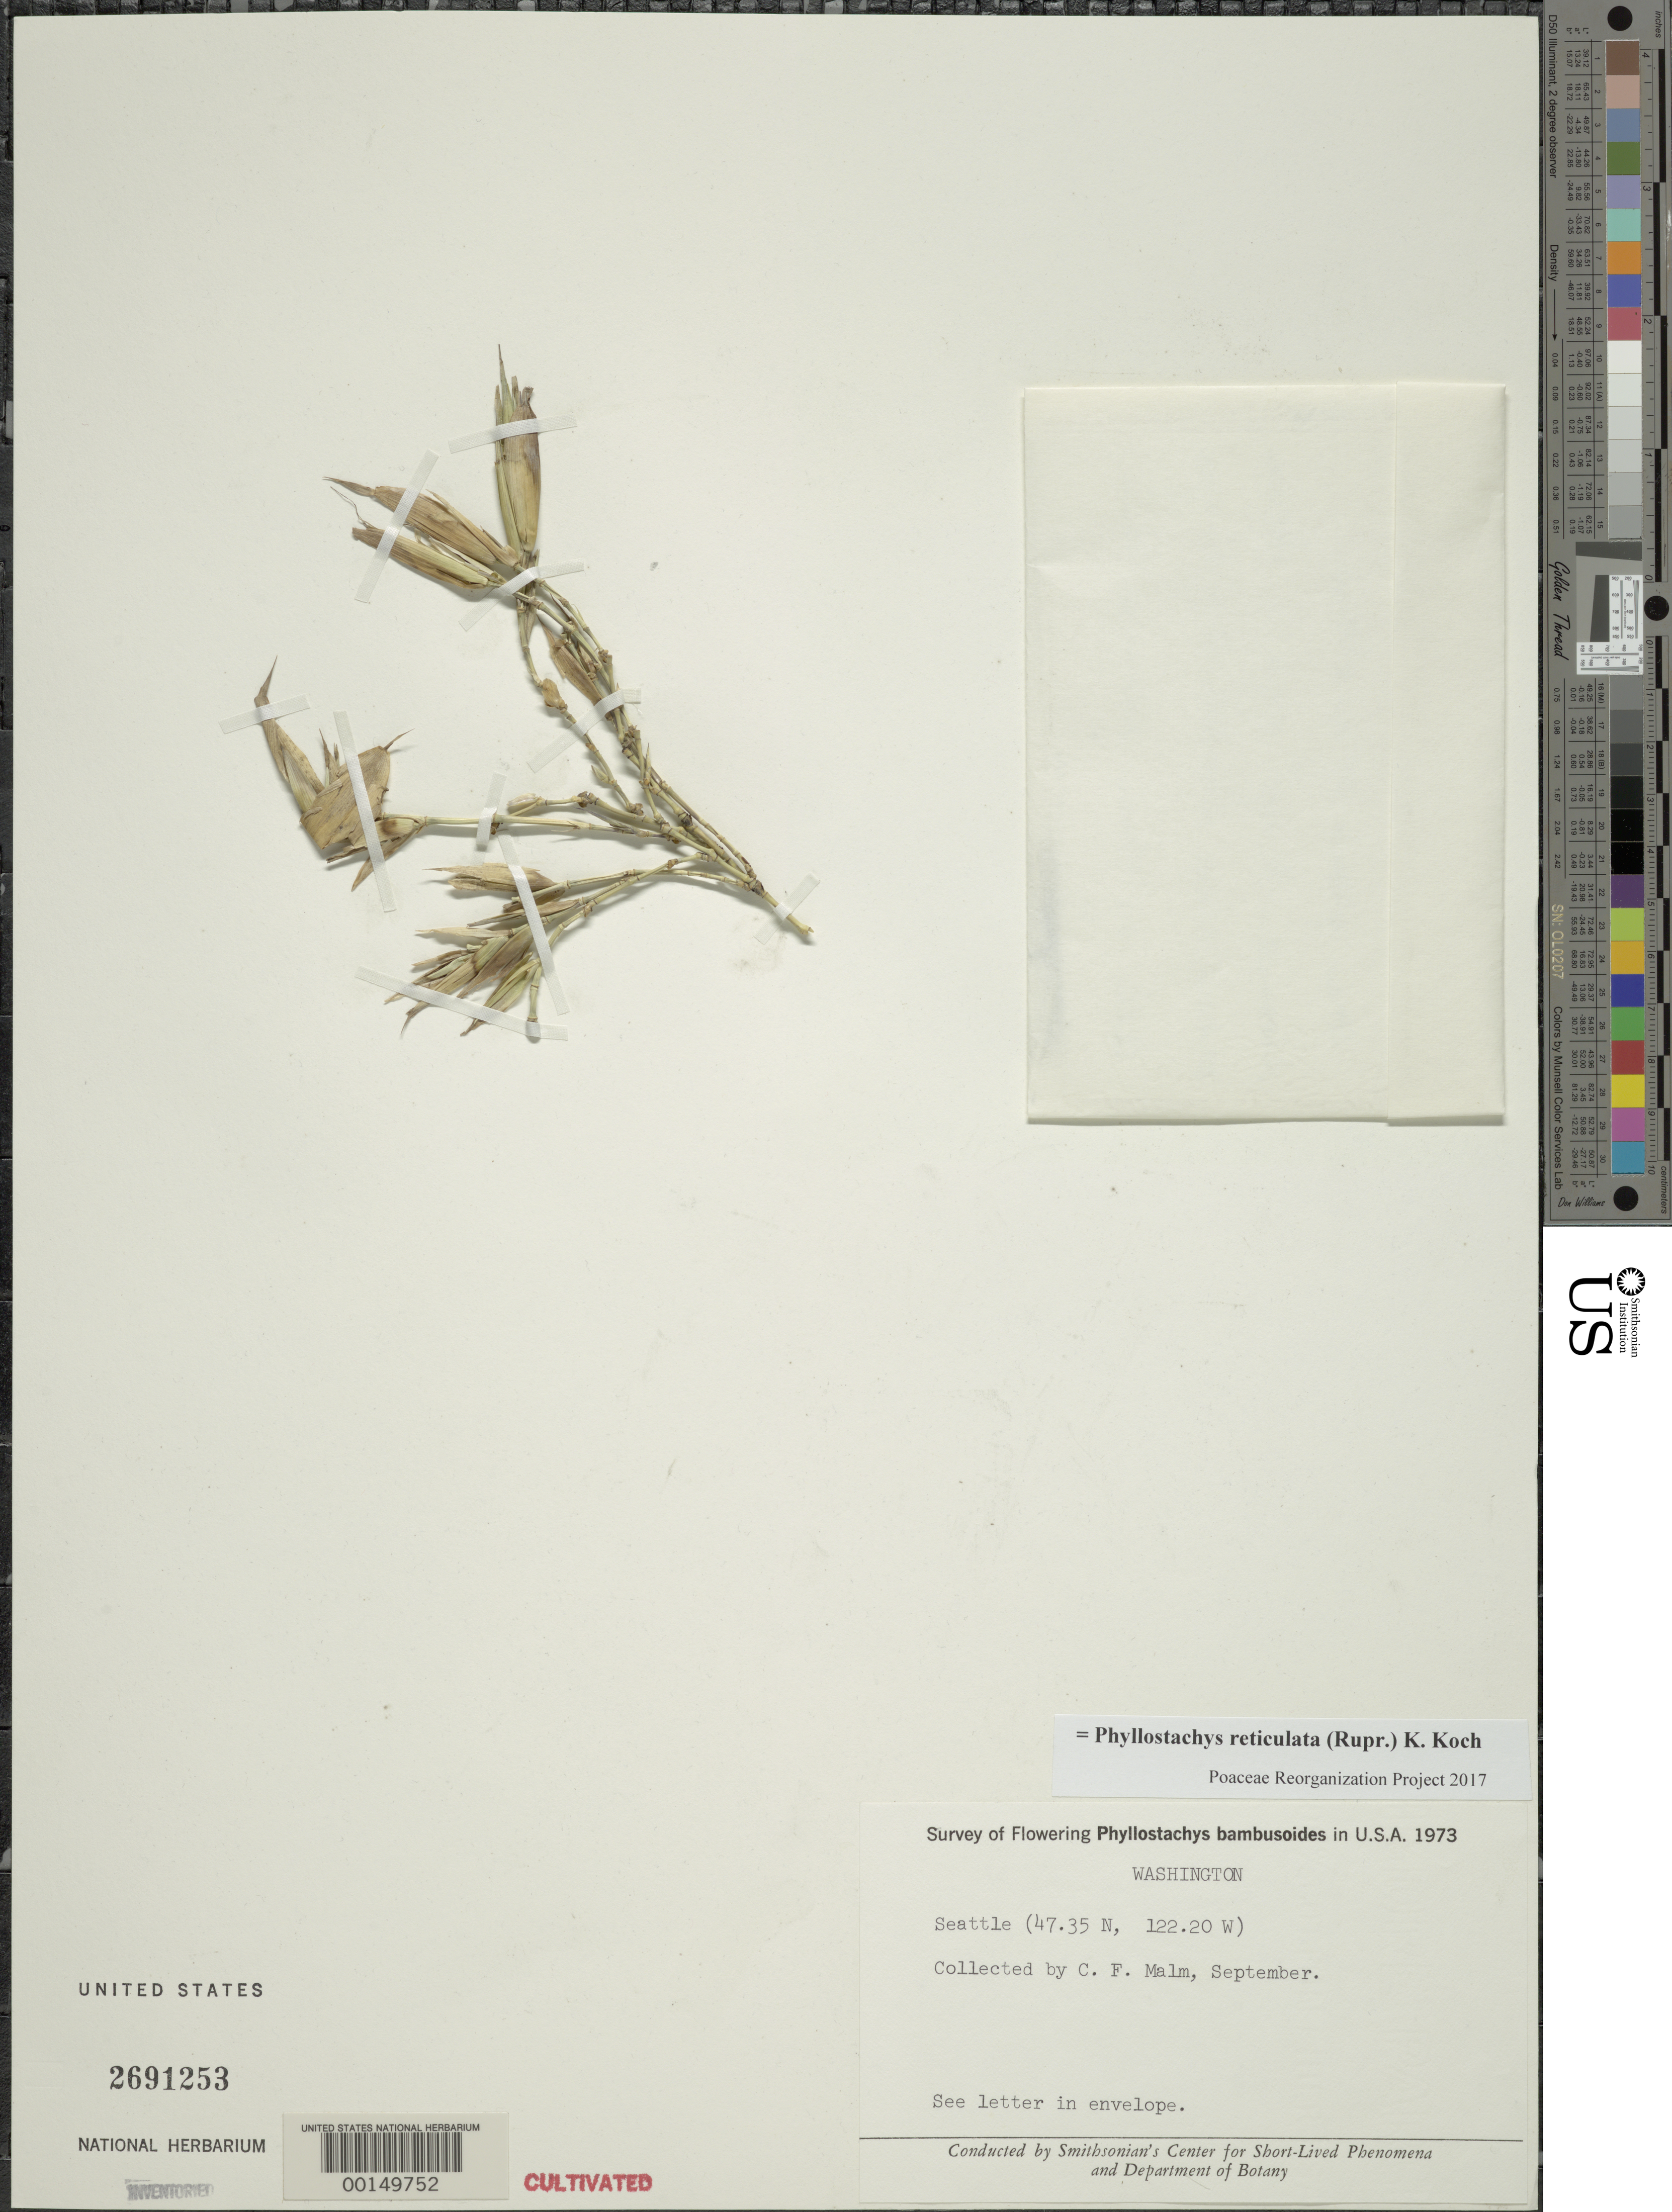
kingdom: Plantae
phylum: Tracheophyta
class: Liliopsida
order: Poales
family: Poaceae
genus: Phyllostachys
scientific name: Phyllostachys reticulata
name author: (Rupr.) K. Koch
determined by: Poaceae Reorganization Project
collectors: C. Malm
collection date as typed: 1973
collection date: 1973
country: United States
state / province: Washington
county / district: King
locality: Seattle, lat. 47.35n: long. 122.20w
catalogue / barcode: US 2691253